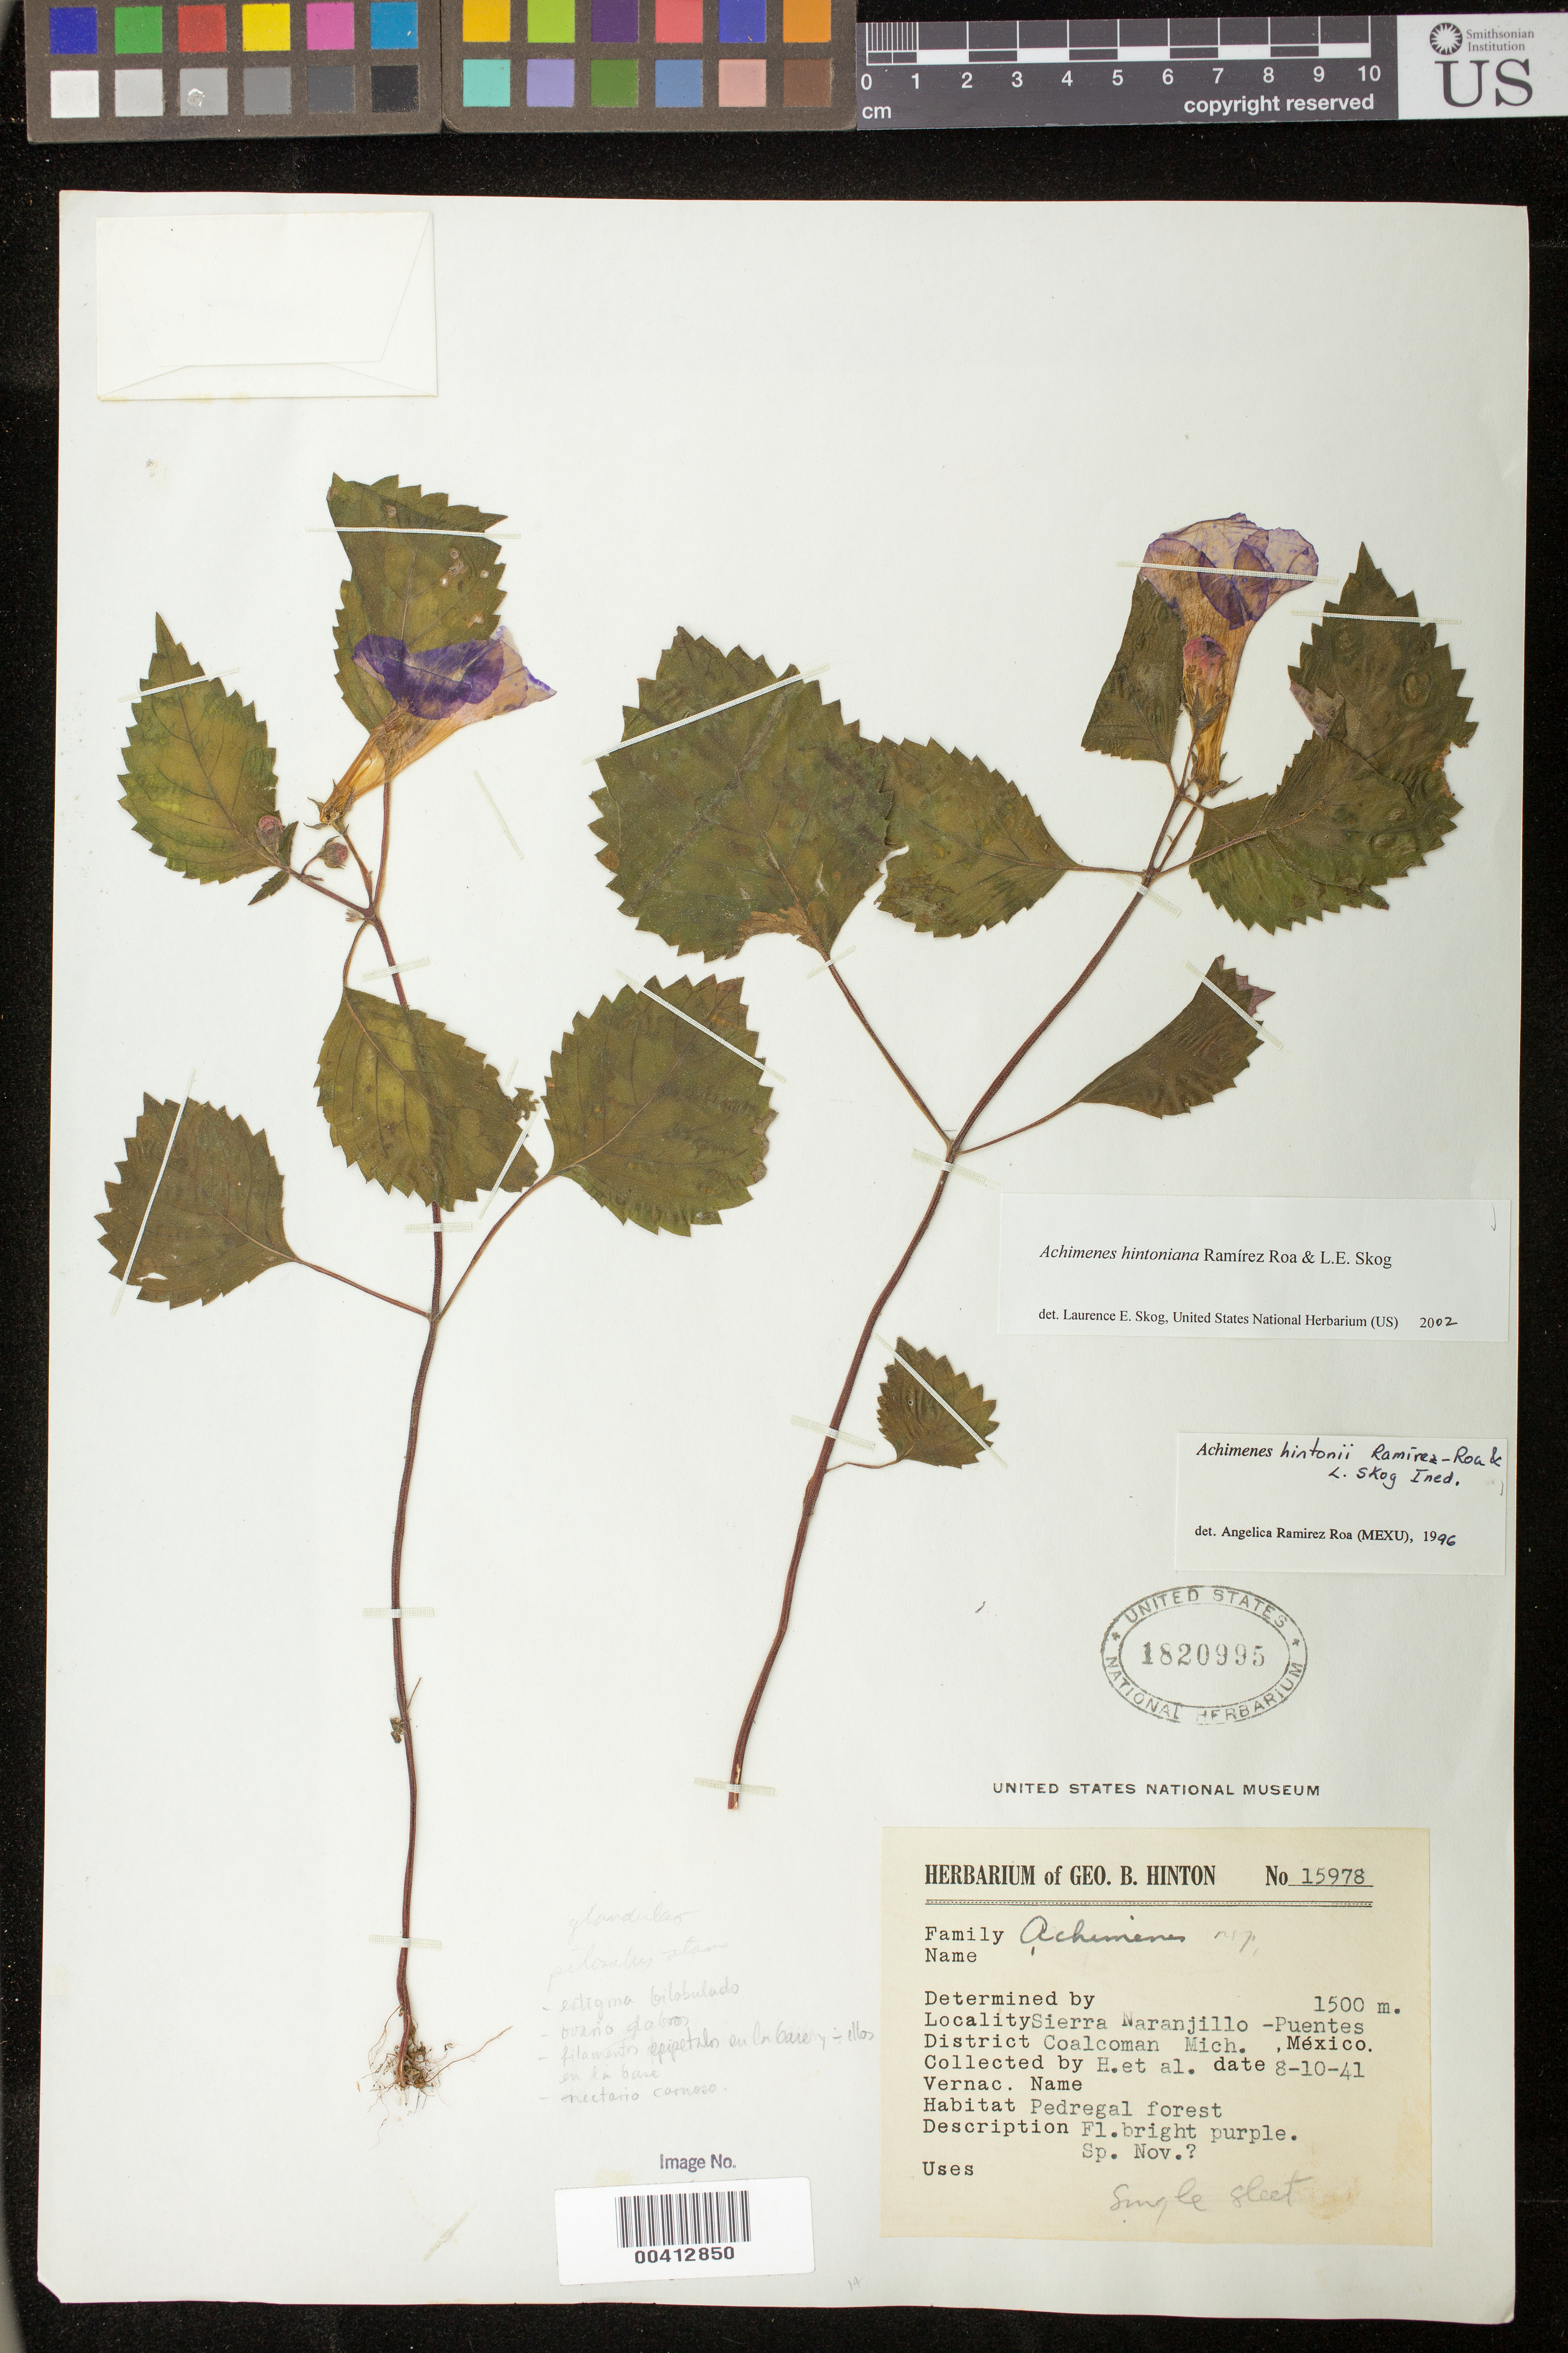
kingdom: Plantae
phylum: Tracheophyta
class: Magnoliopsida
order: Lamiales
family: Gesneriaceae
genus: Achimenes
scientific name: Achimenes hintoniana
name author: Ram.-Roa & L.E. Skog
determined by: Skog, Laurence E.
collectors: G. B. Hinton & et al.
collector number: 15978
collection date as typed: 10 Aug 1941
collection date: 1941-08-10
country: Mexico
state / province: Michoacan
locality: Sierra Naranjillo - Puentes, District Coalcoman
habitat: Pedregal forest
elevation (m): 1500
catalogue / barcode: US 1820995